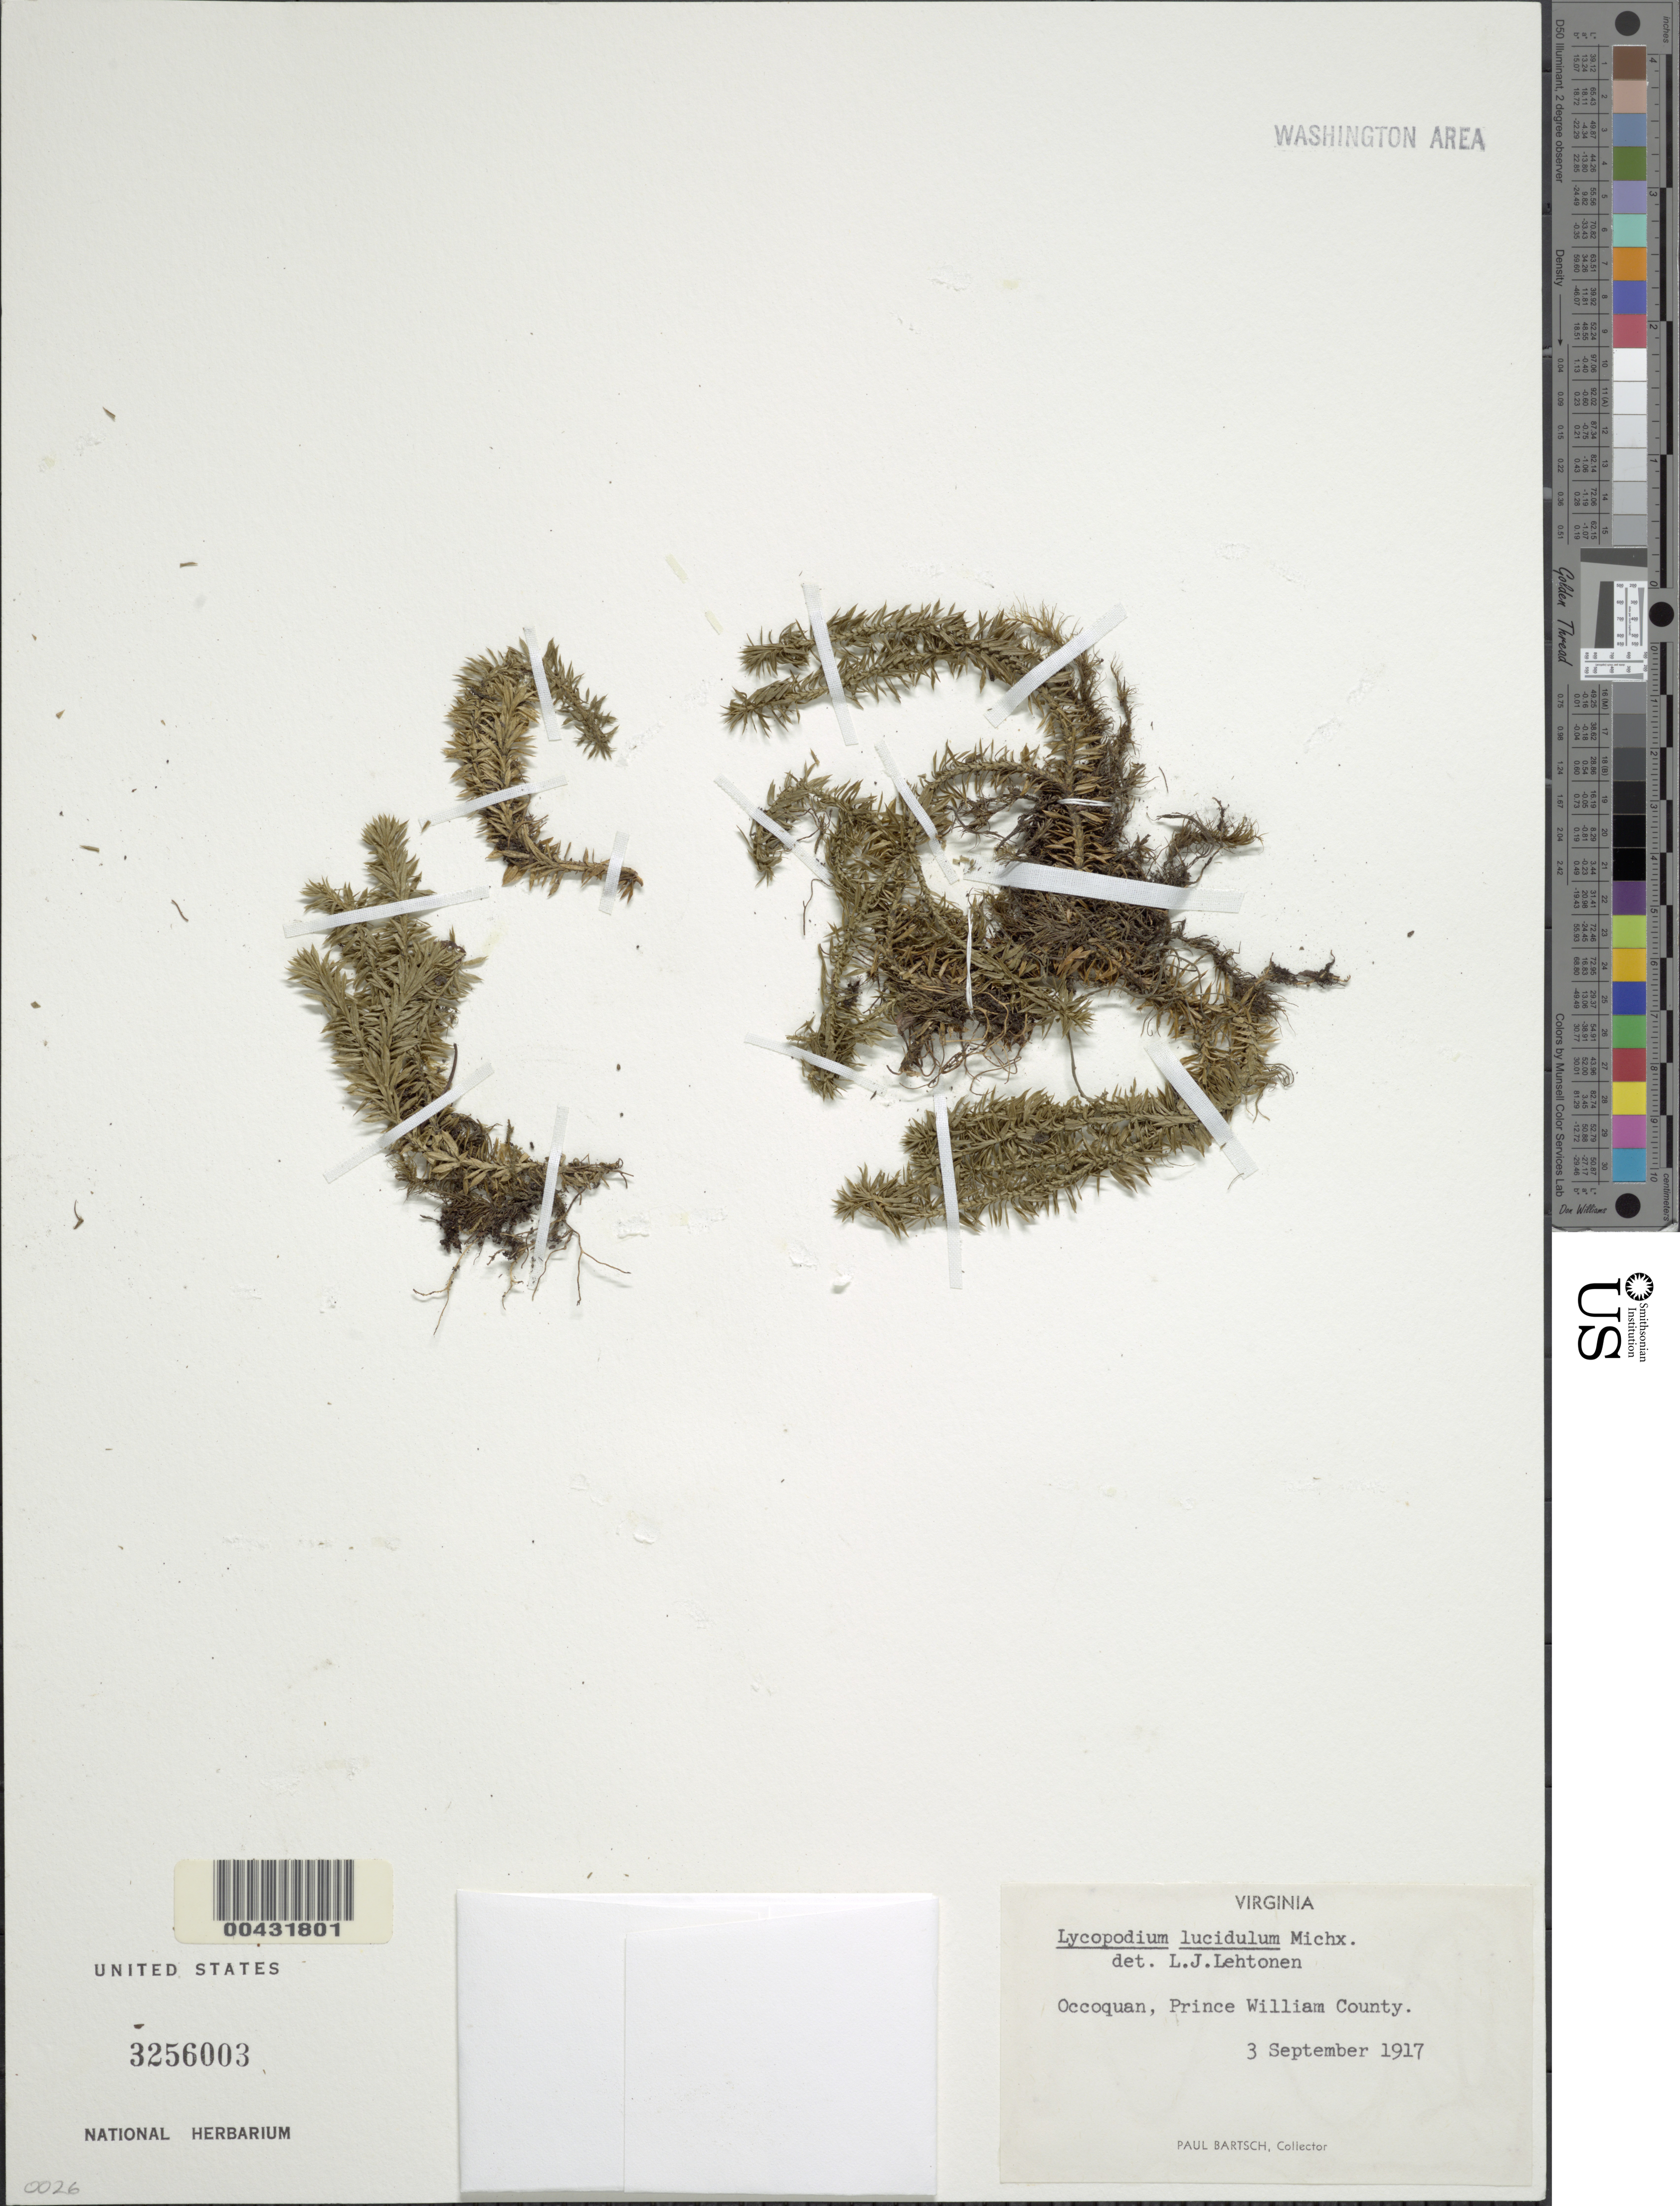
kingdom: Plantae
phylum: Tracheophyta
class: Lycopodiopsida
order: Lycopodiales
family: Lycopodiaceae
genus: Huperzia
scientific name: Huperzia lucidula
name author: (Michx.) Trevis.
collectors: P. Bartsch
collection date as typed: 03 Sep 1917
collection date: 1917-09-03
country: United States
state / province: Virginia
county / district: Prince William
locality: Occoquan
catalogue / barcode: US 3256003